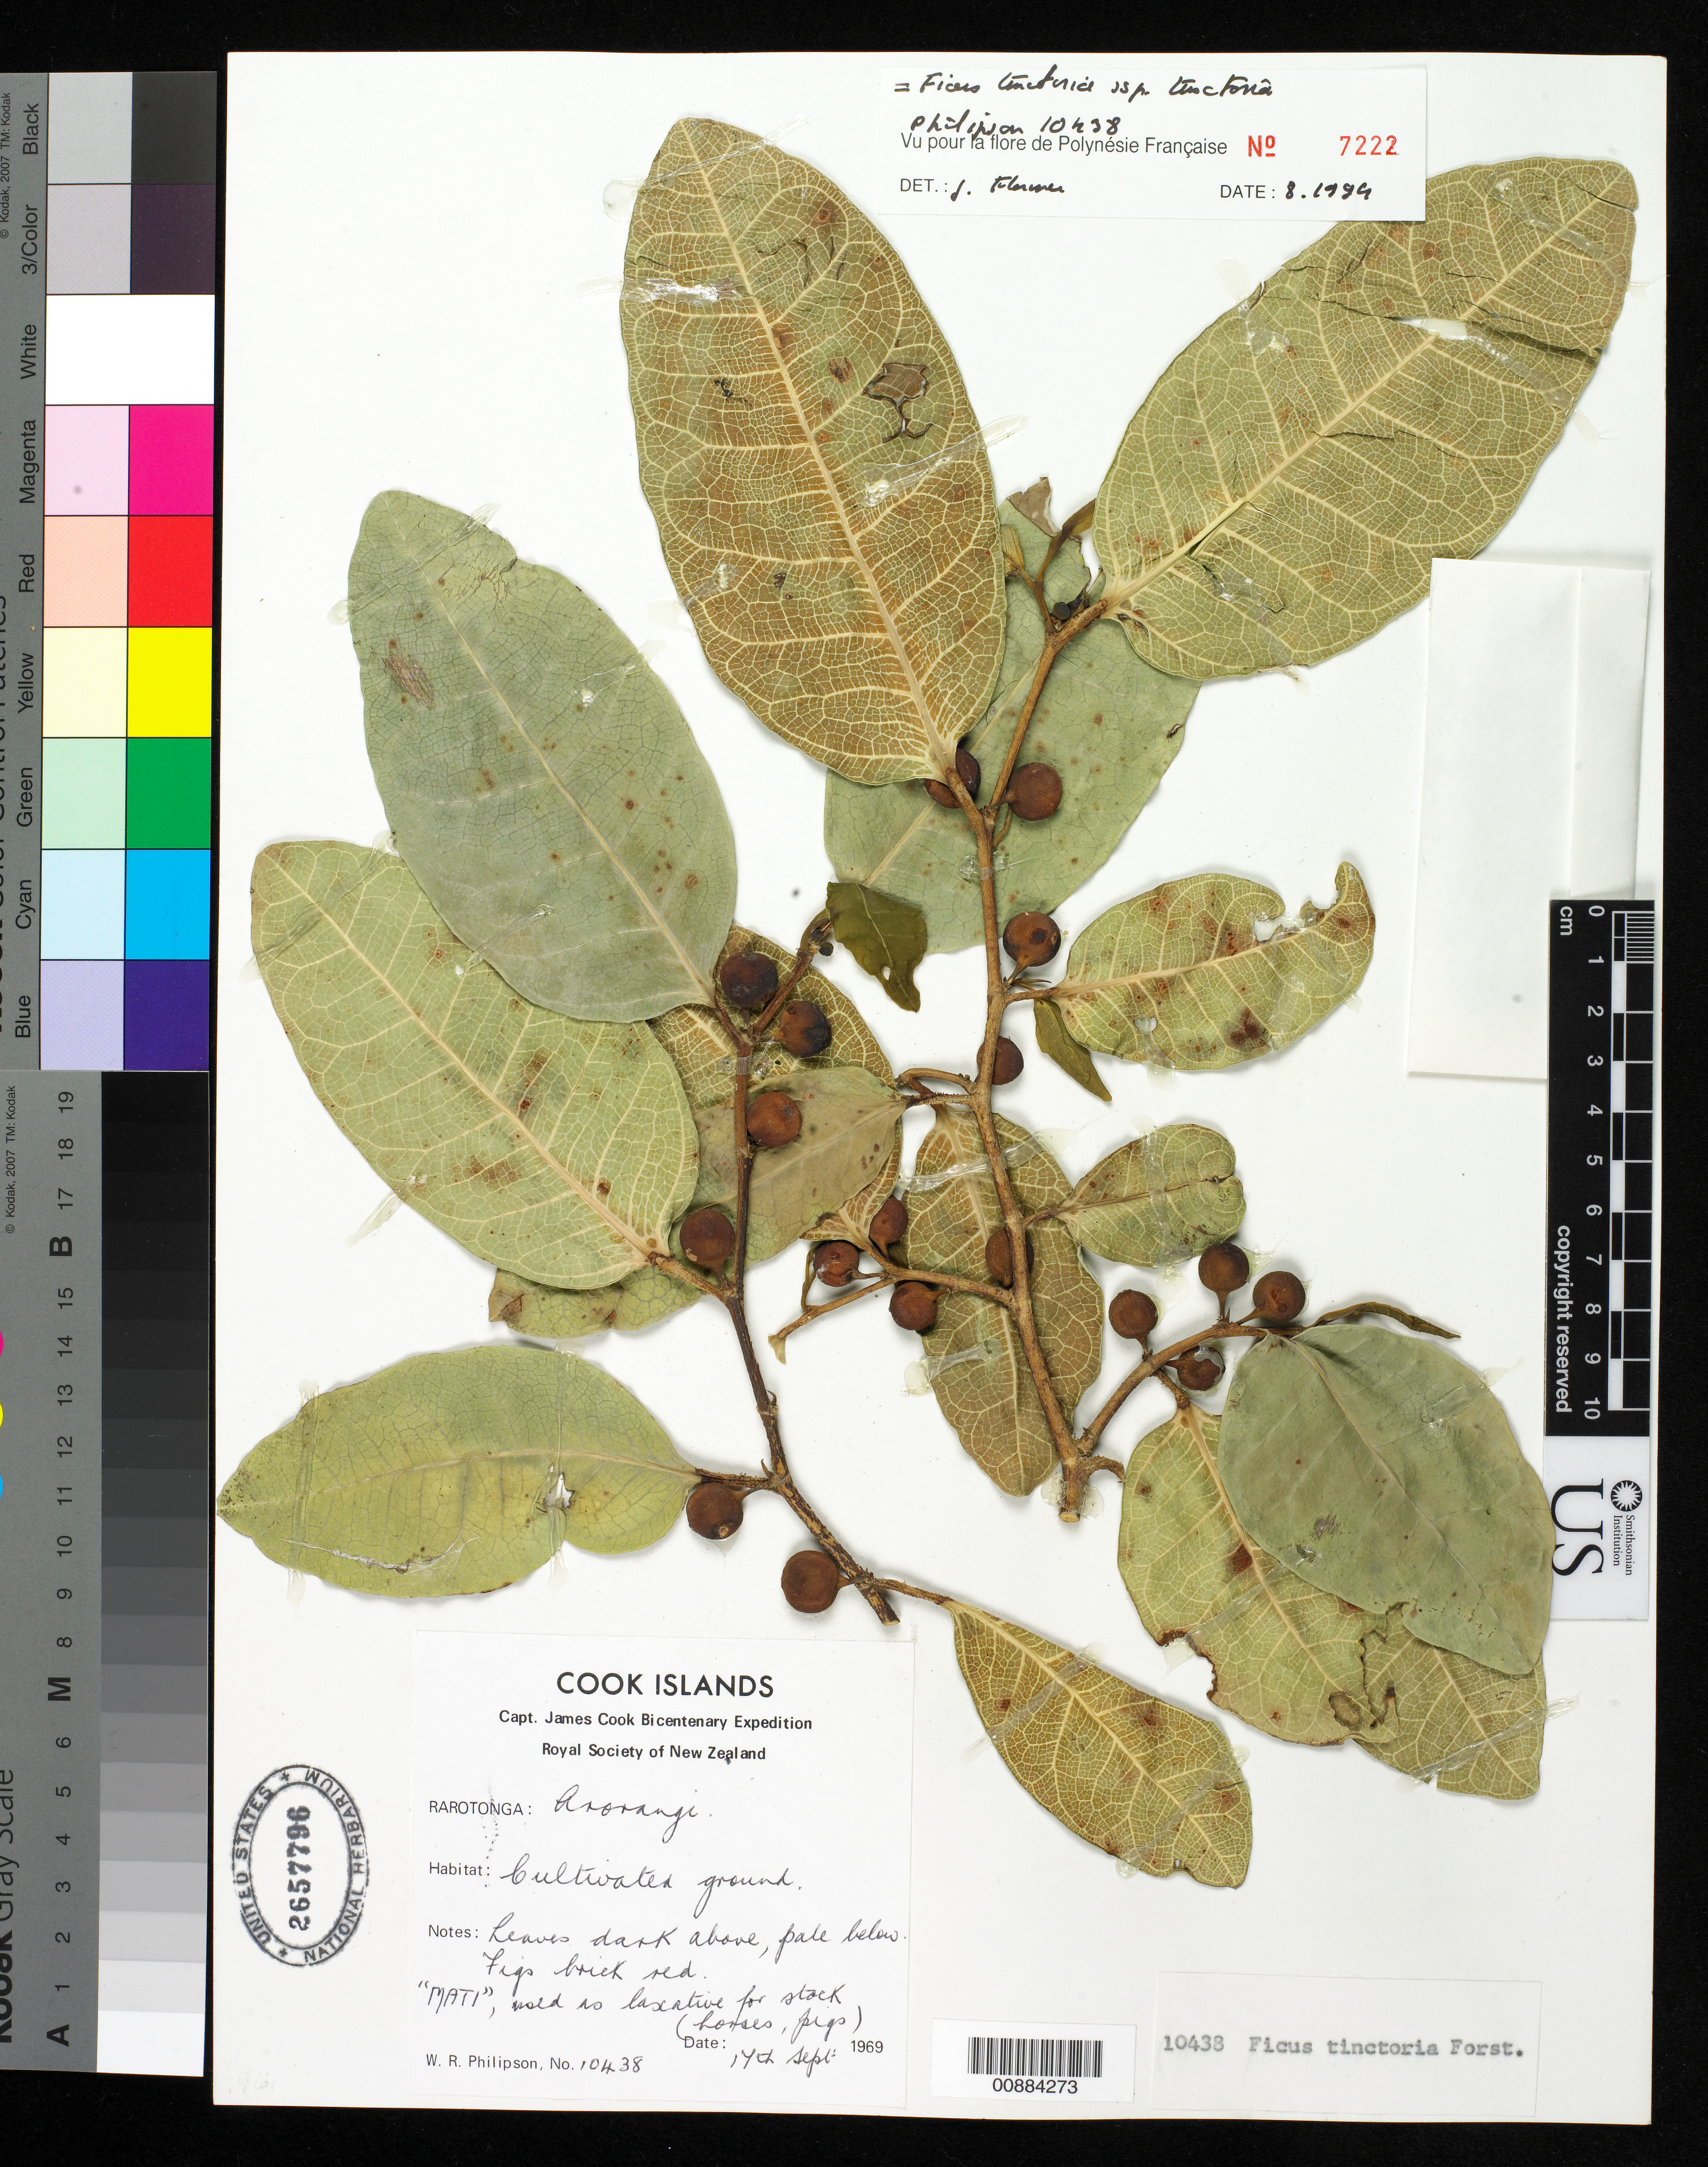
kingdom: Plantae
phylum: Tracheophyta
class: Magnoliopsida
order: Rosales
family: Moraceae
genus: Ficus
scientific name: Ficus tinctoria var. tinctoria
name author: G. Forst.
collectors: W. R. Philipson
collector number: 10438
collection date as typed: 14 Sep 1969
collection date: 1969-09-14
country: Cook Islands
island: Rarotonga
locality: ?Arorangi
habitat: cultivated ground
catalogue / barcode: US 2657796